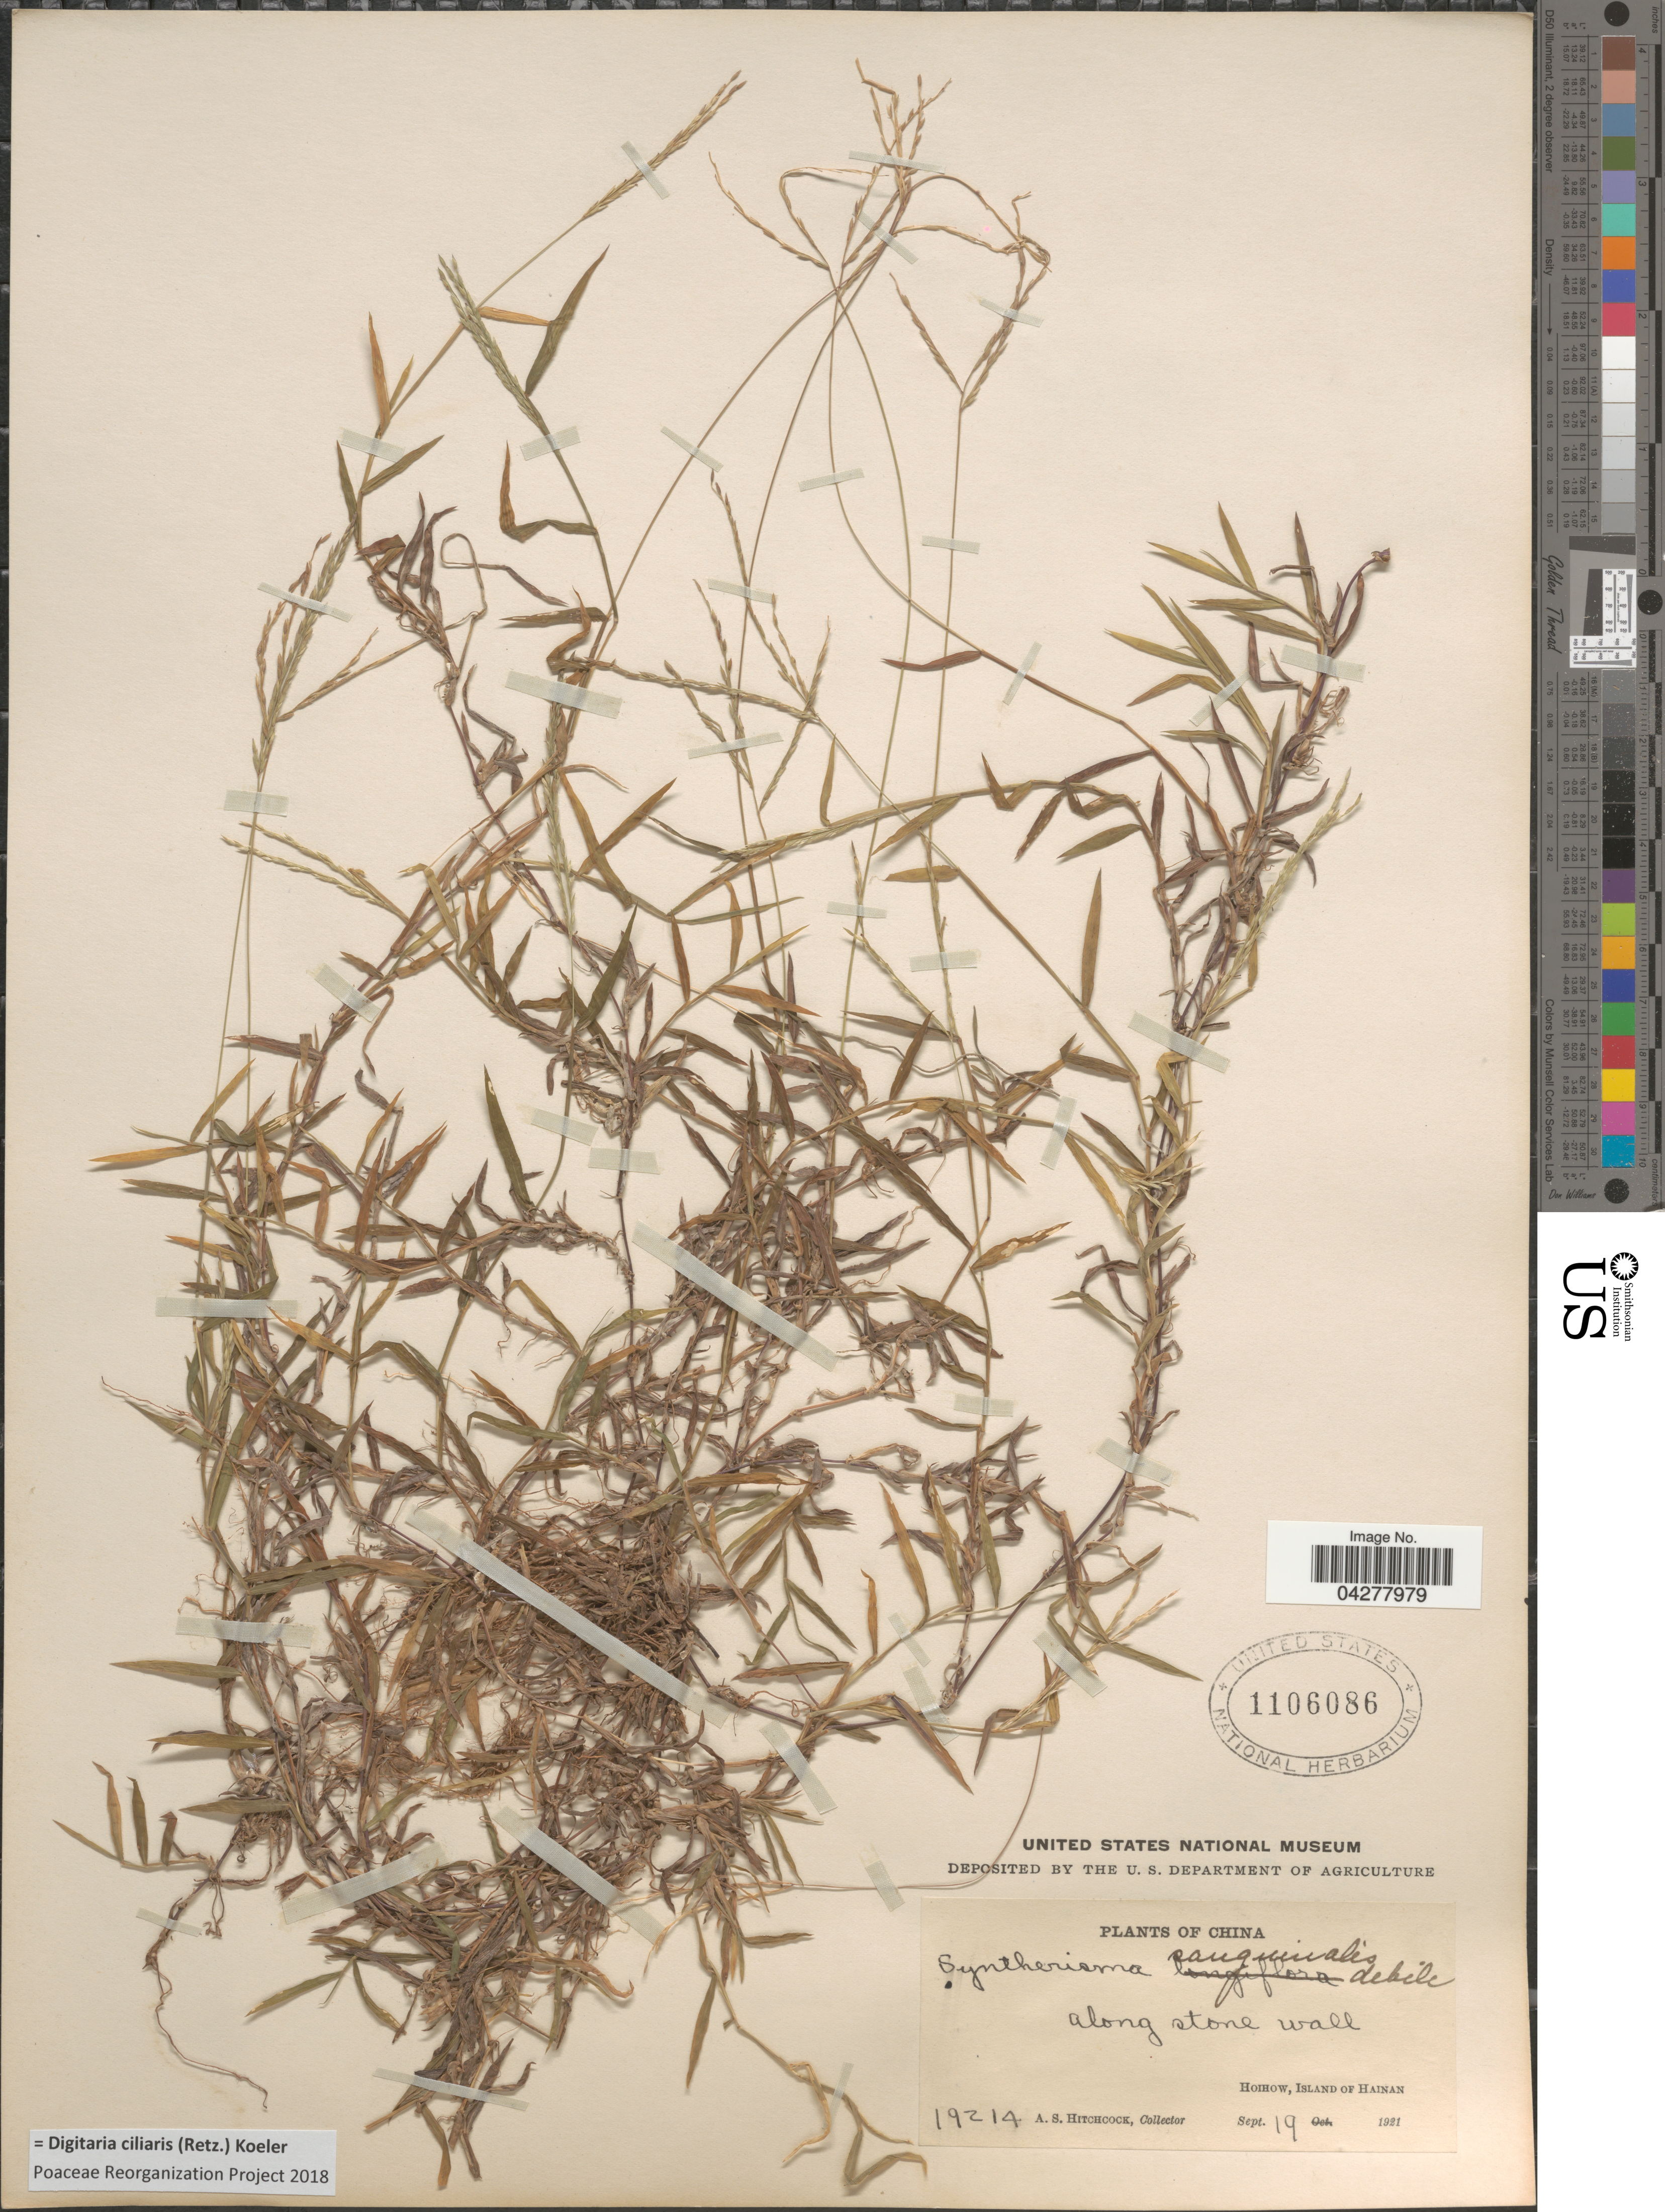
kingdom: Plantae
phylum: Tracheophyta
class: Liliopsida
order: Poales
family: Poaceae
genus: Digitaria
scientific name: Digitaria ciliaris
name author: (Retz.) Koeler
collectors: A. S. Hitchcock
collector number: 19214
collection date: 1921-09-19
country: China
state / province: Hainan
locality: Along stone wall. Hoihow, Island of Hainan.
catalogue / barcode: US 1106086